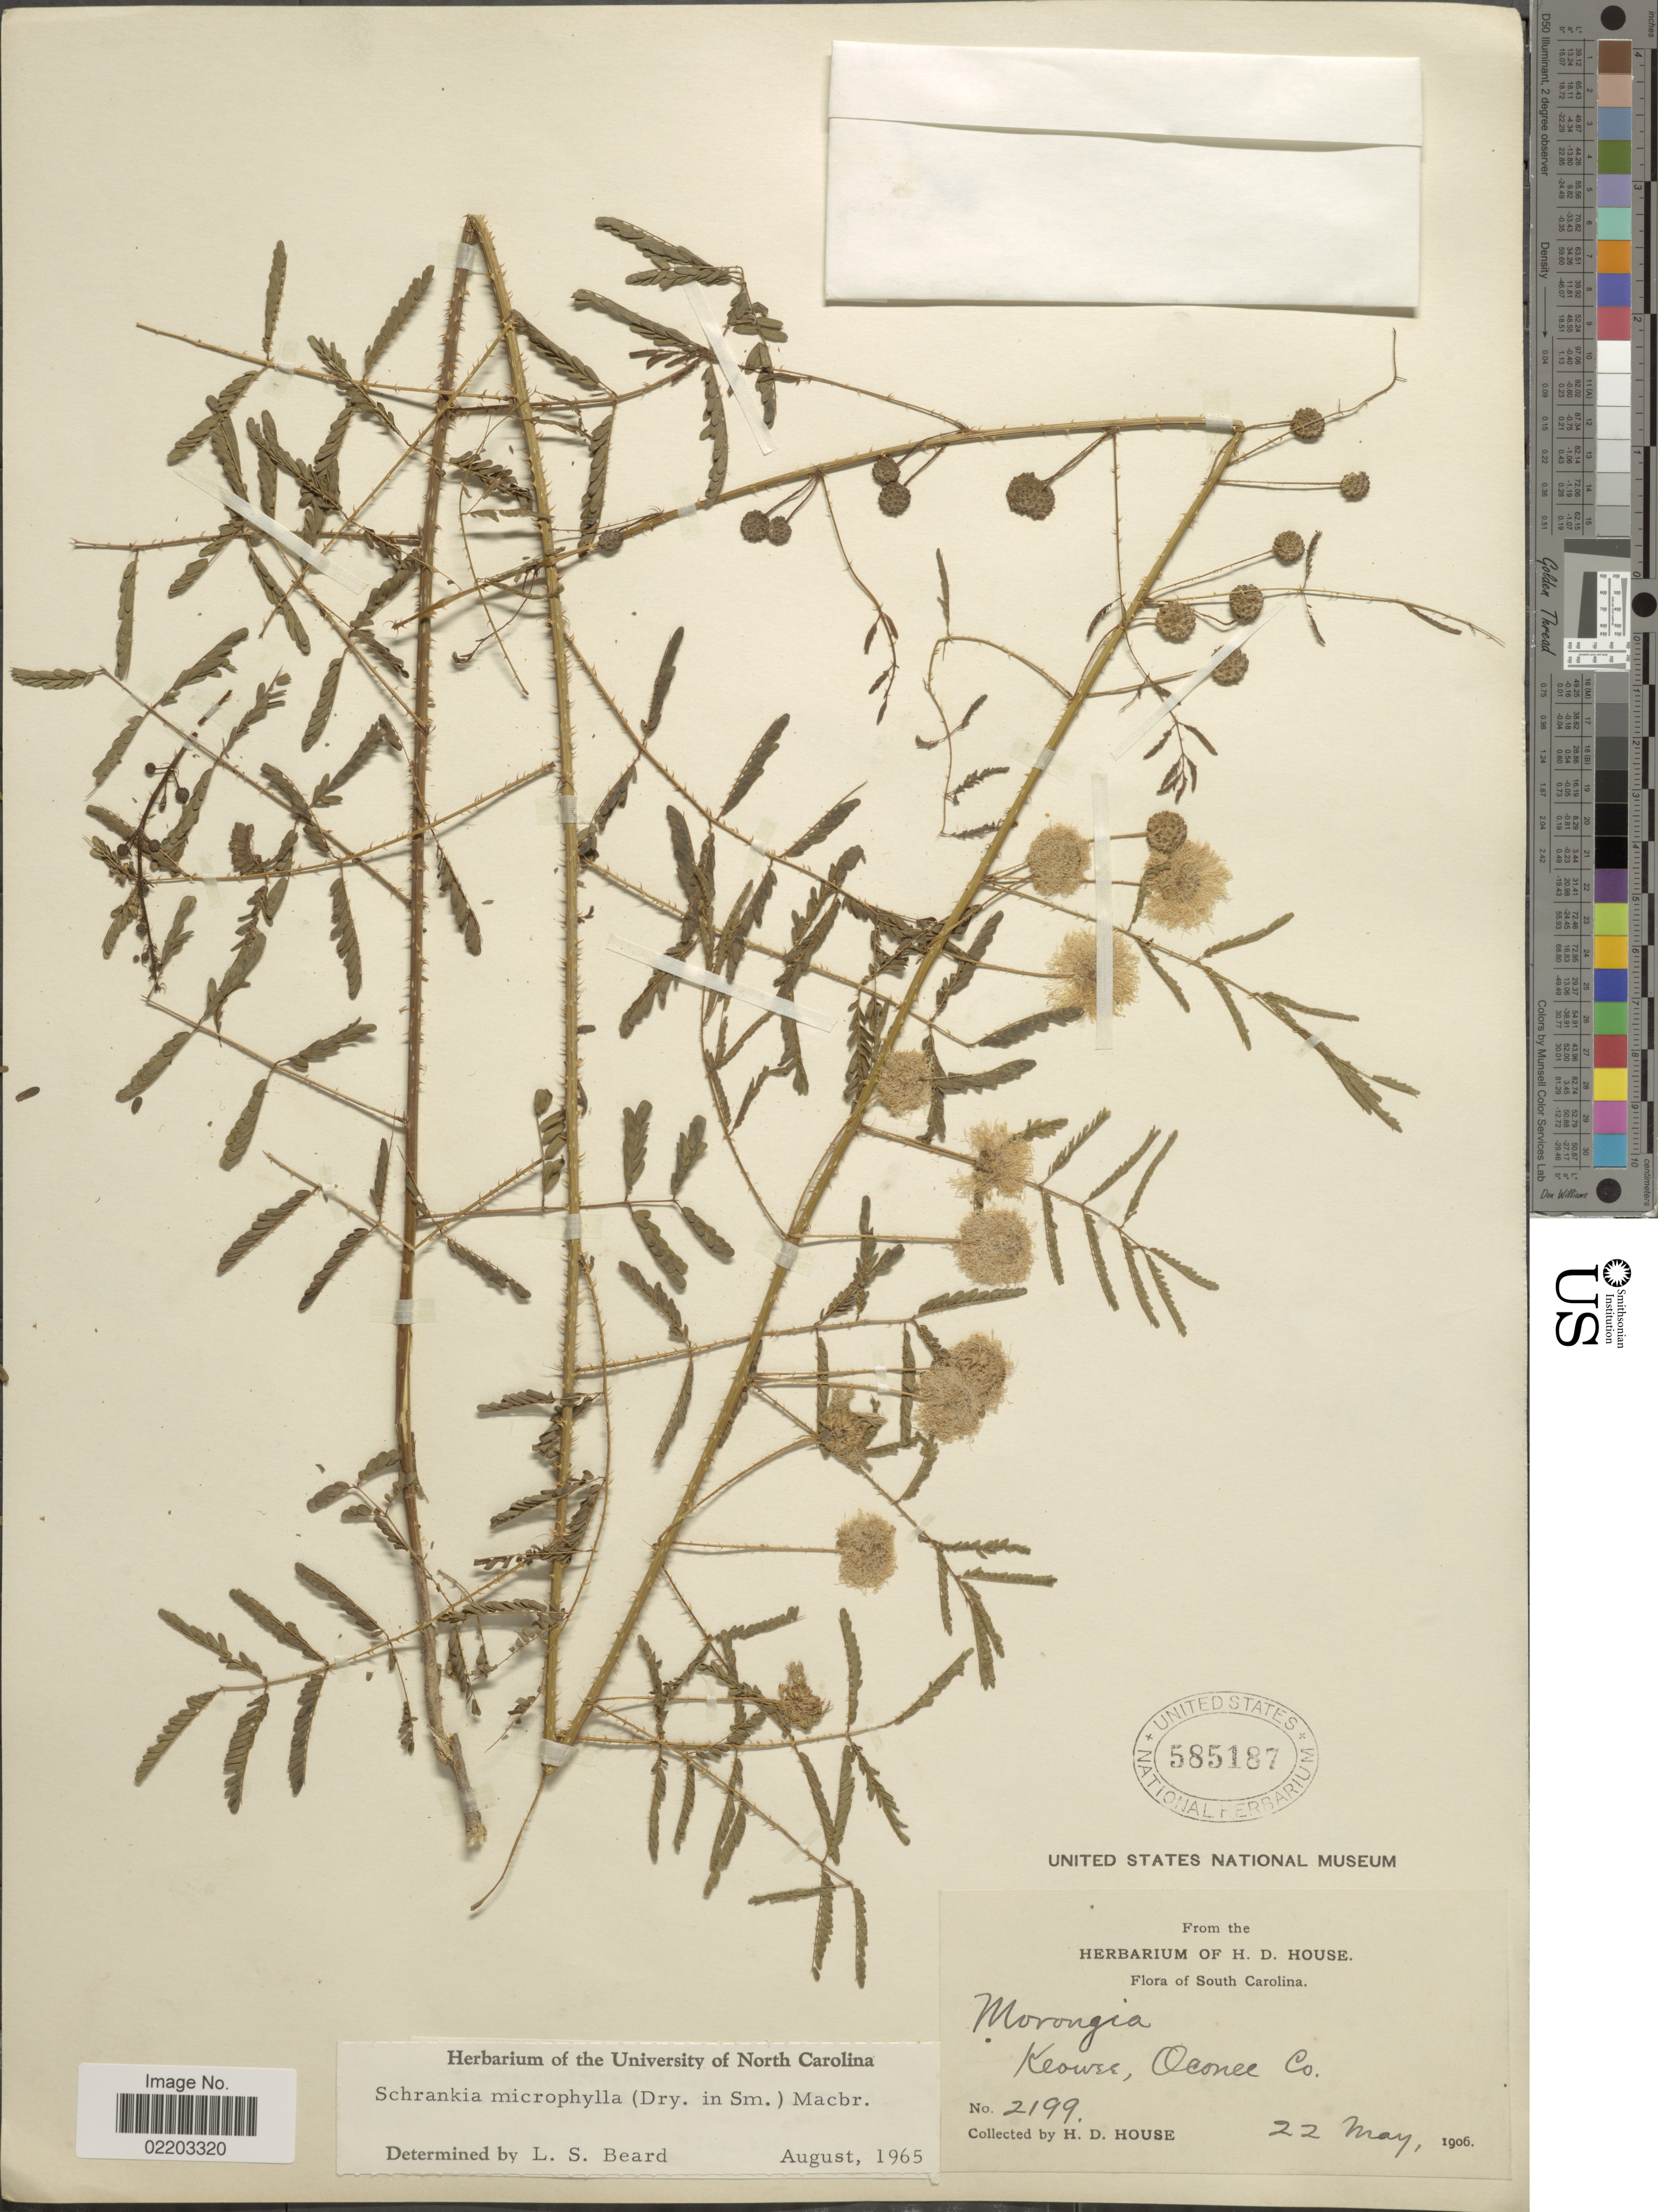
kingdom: Plantae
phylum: Tracheophyta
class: Magnoliopsida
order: Fabales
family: Fabaceae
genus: Mimosa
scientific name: Mimosa microphylla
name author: Dryand.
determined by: Strong, M. T., (US), Smithsonian Institution - National Museum of Natural History (UNITED STATES)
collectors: H. D. House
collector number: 2199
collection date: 1906-05-22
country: United States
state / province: South Carolina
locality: Keowee, Oconee Co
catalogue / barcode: US 585187